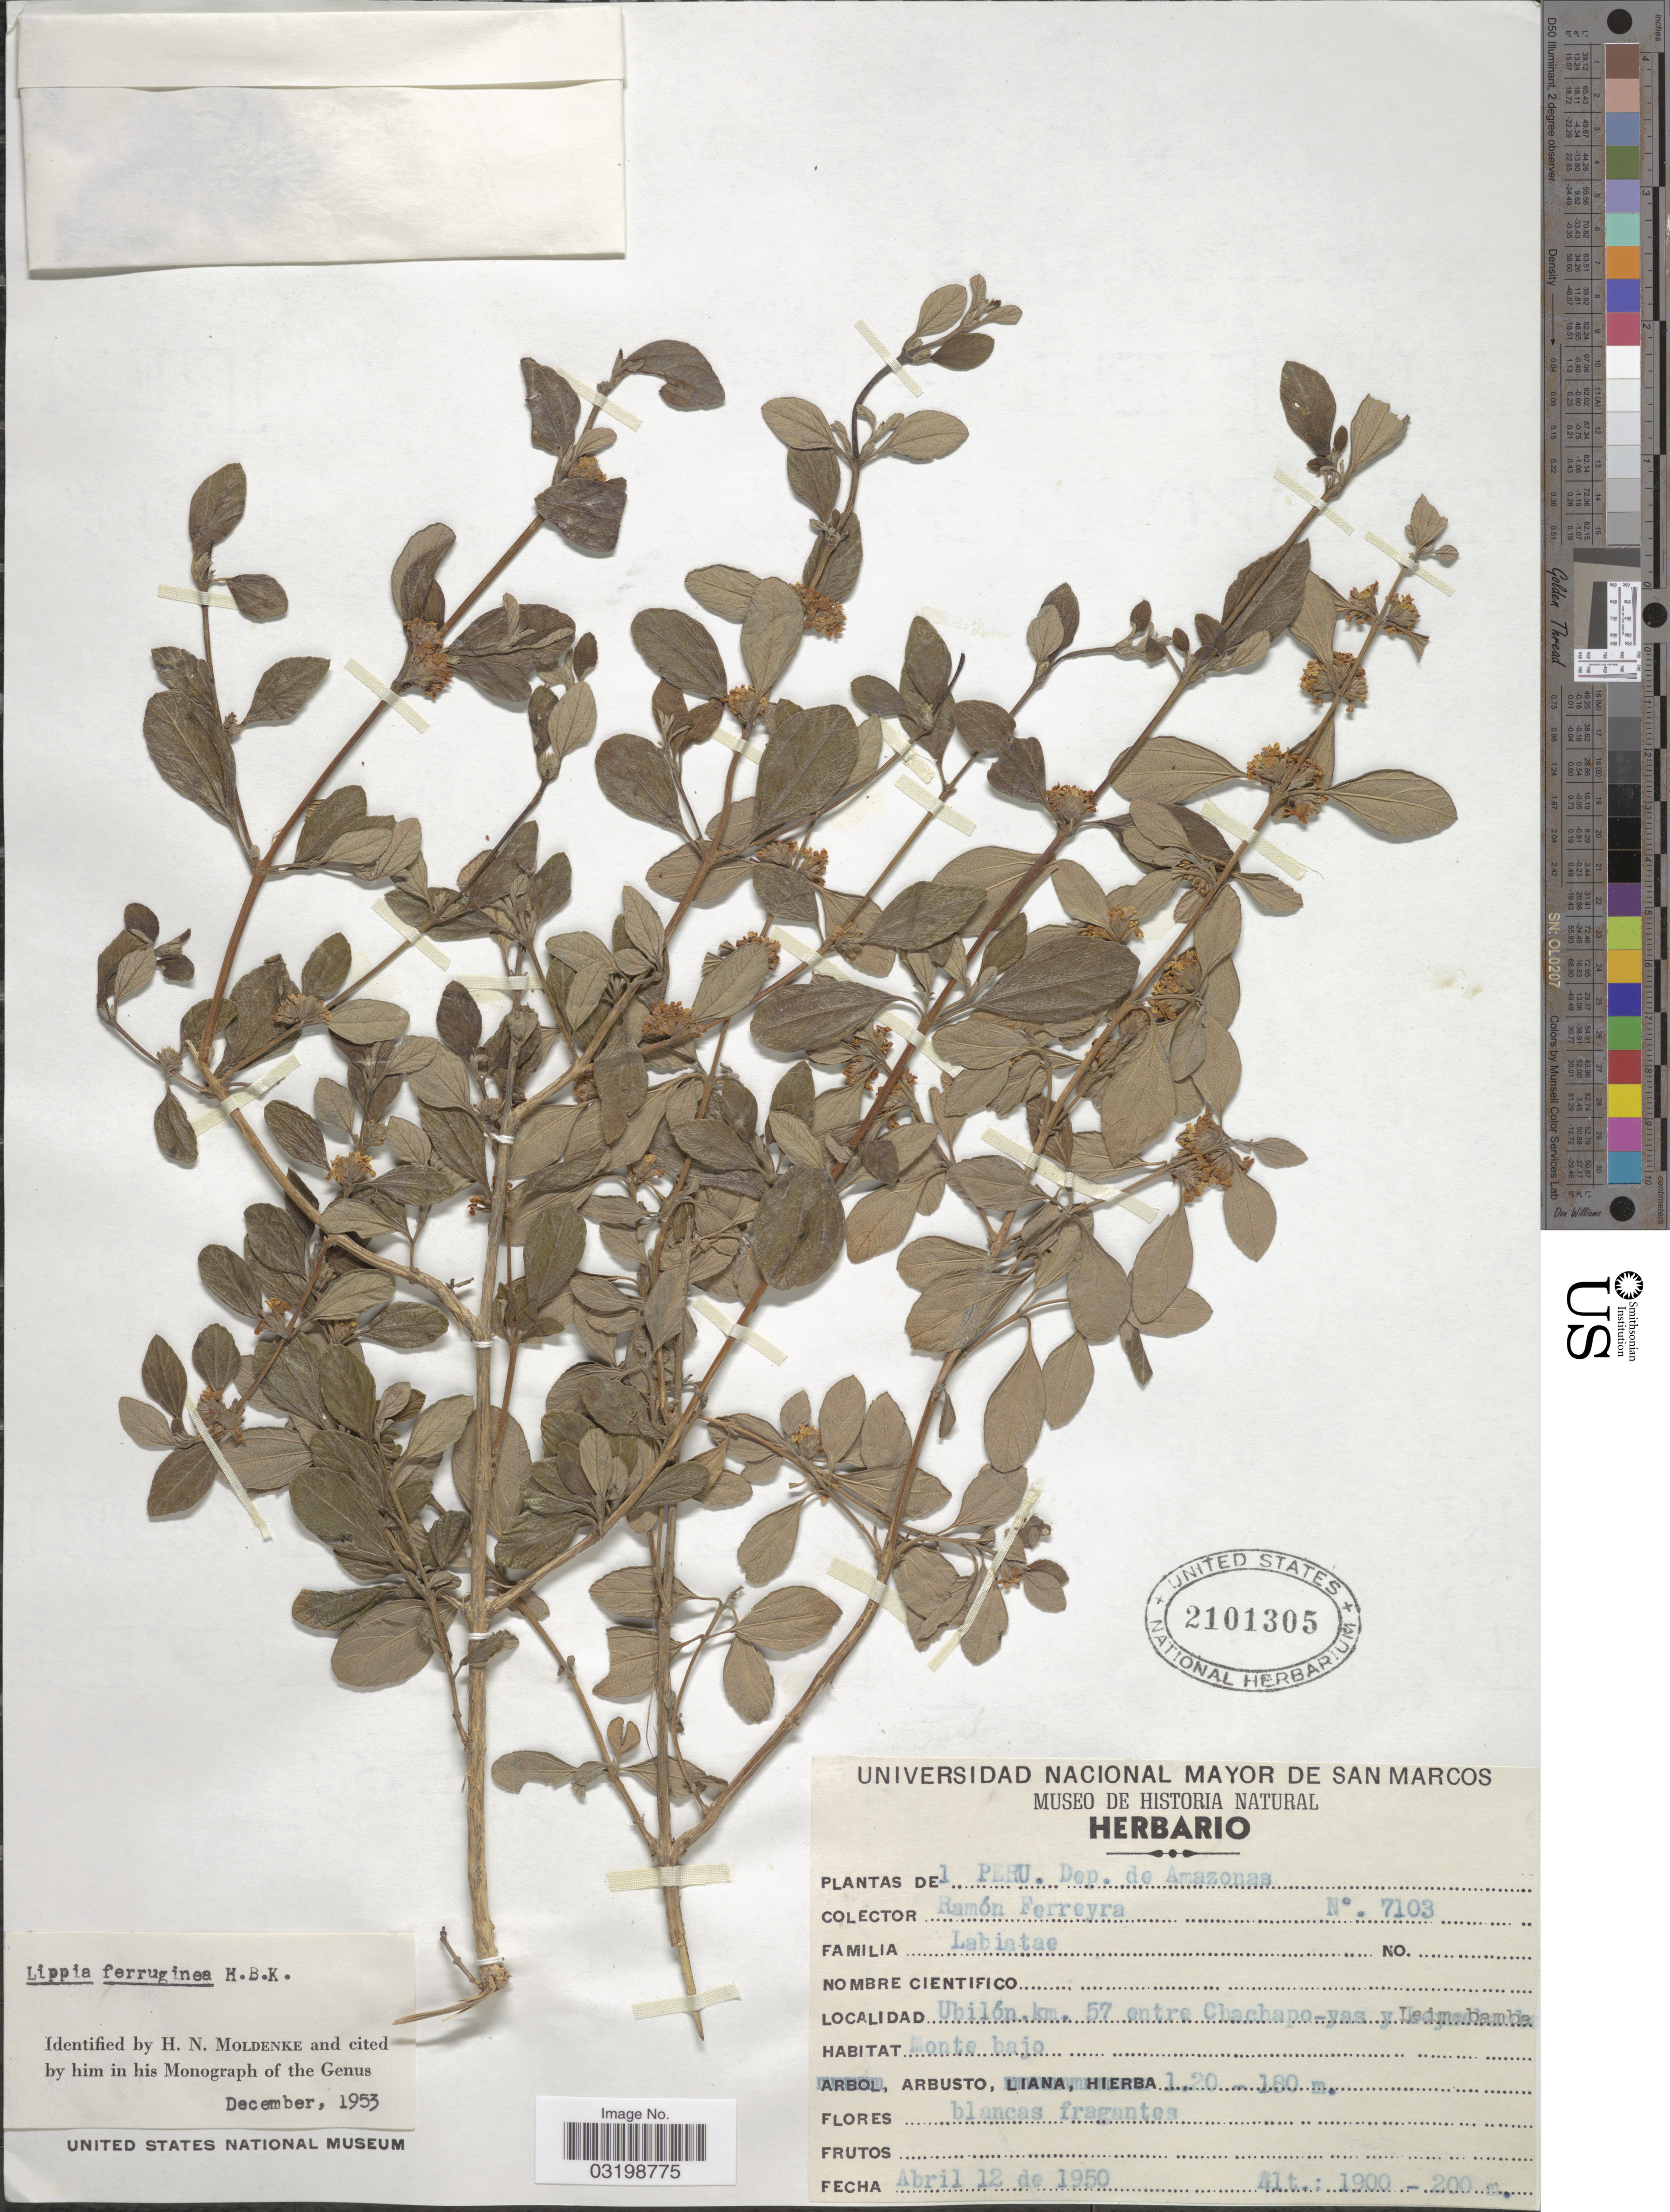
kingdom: Plantae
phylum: Tracheophyta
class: Magnoliopsida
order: Lamiales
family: Verbenaceae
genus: Lippia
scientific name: Lippia ferruginea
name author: Kunth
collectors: R. A. Ferreyra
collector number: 7103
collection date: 1950-04-12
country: Peru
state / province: Amazonas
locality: Dep. de Amazonas. Ubilón, km. 57 entre Chachapo-yas y Leimebamba.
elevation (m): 200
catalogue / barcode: US 2101305